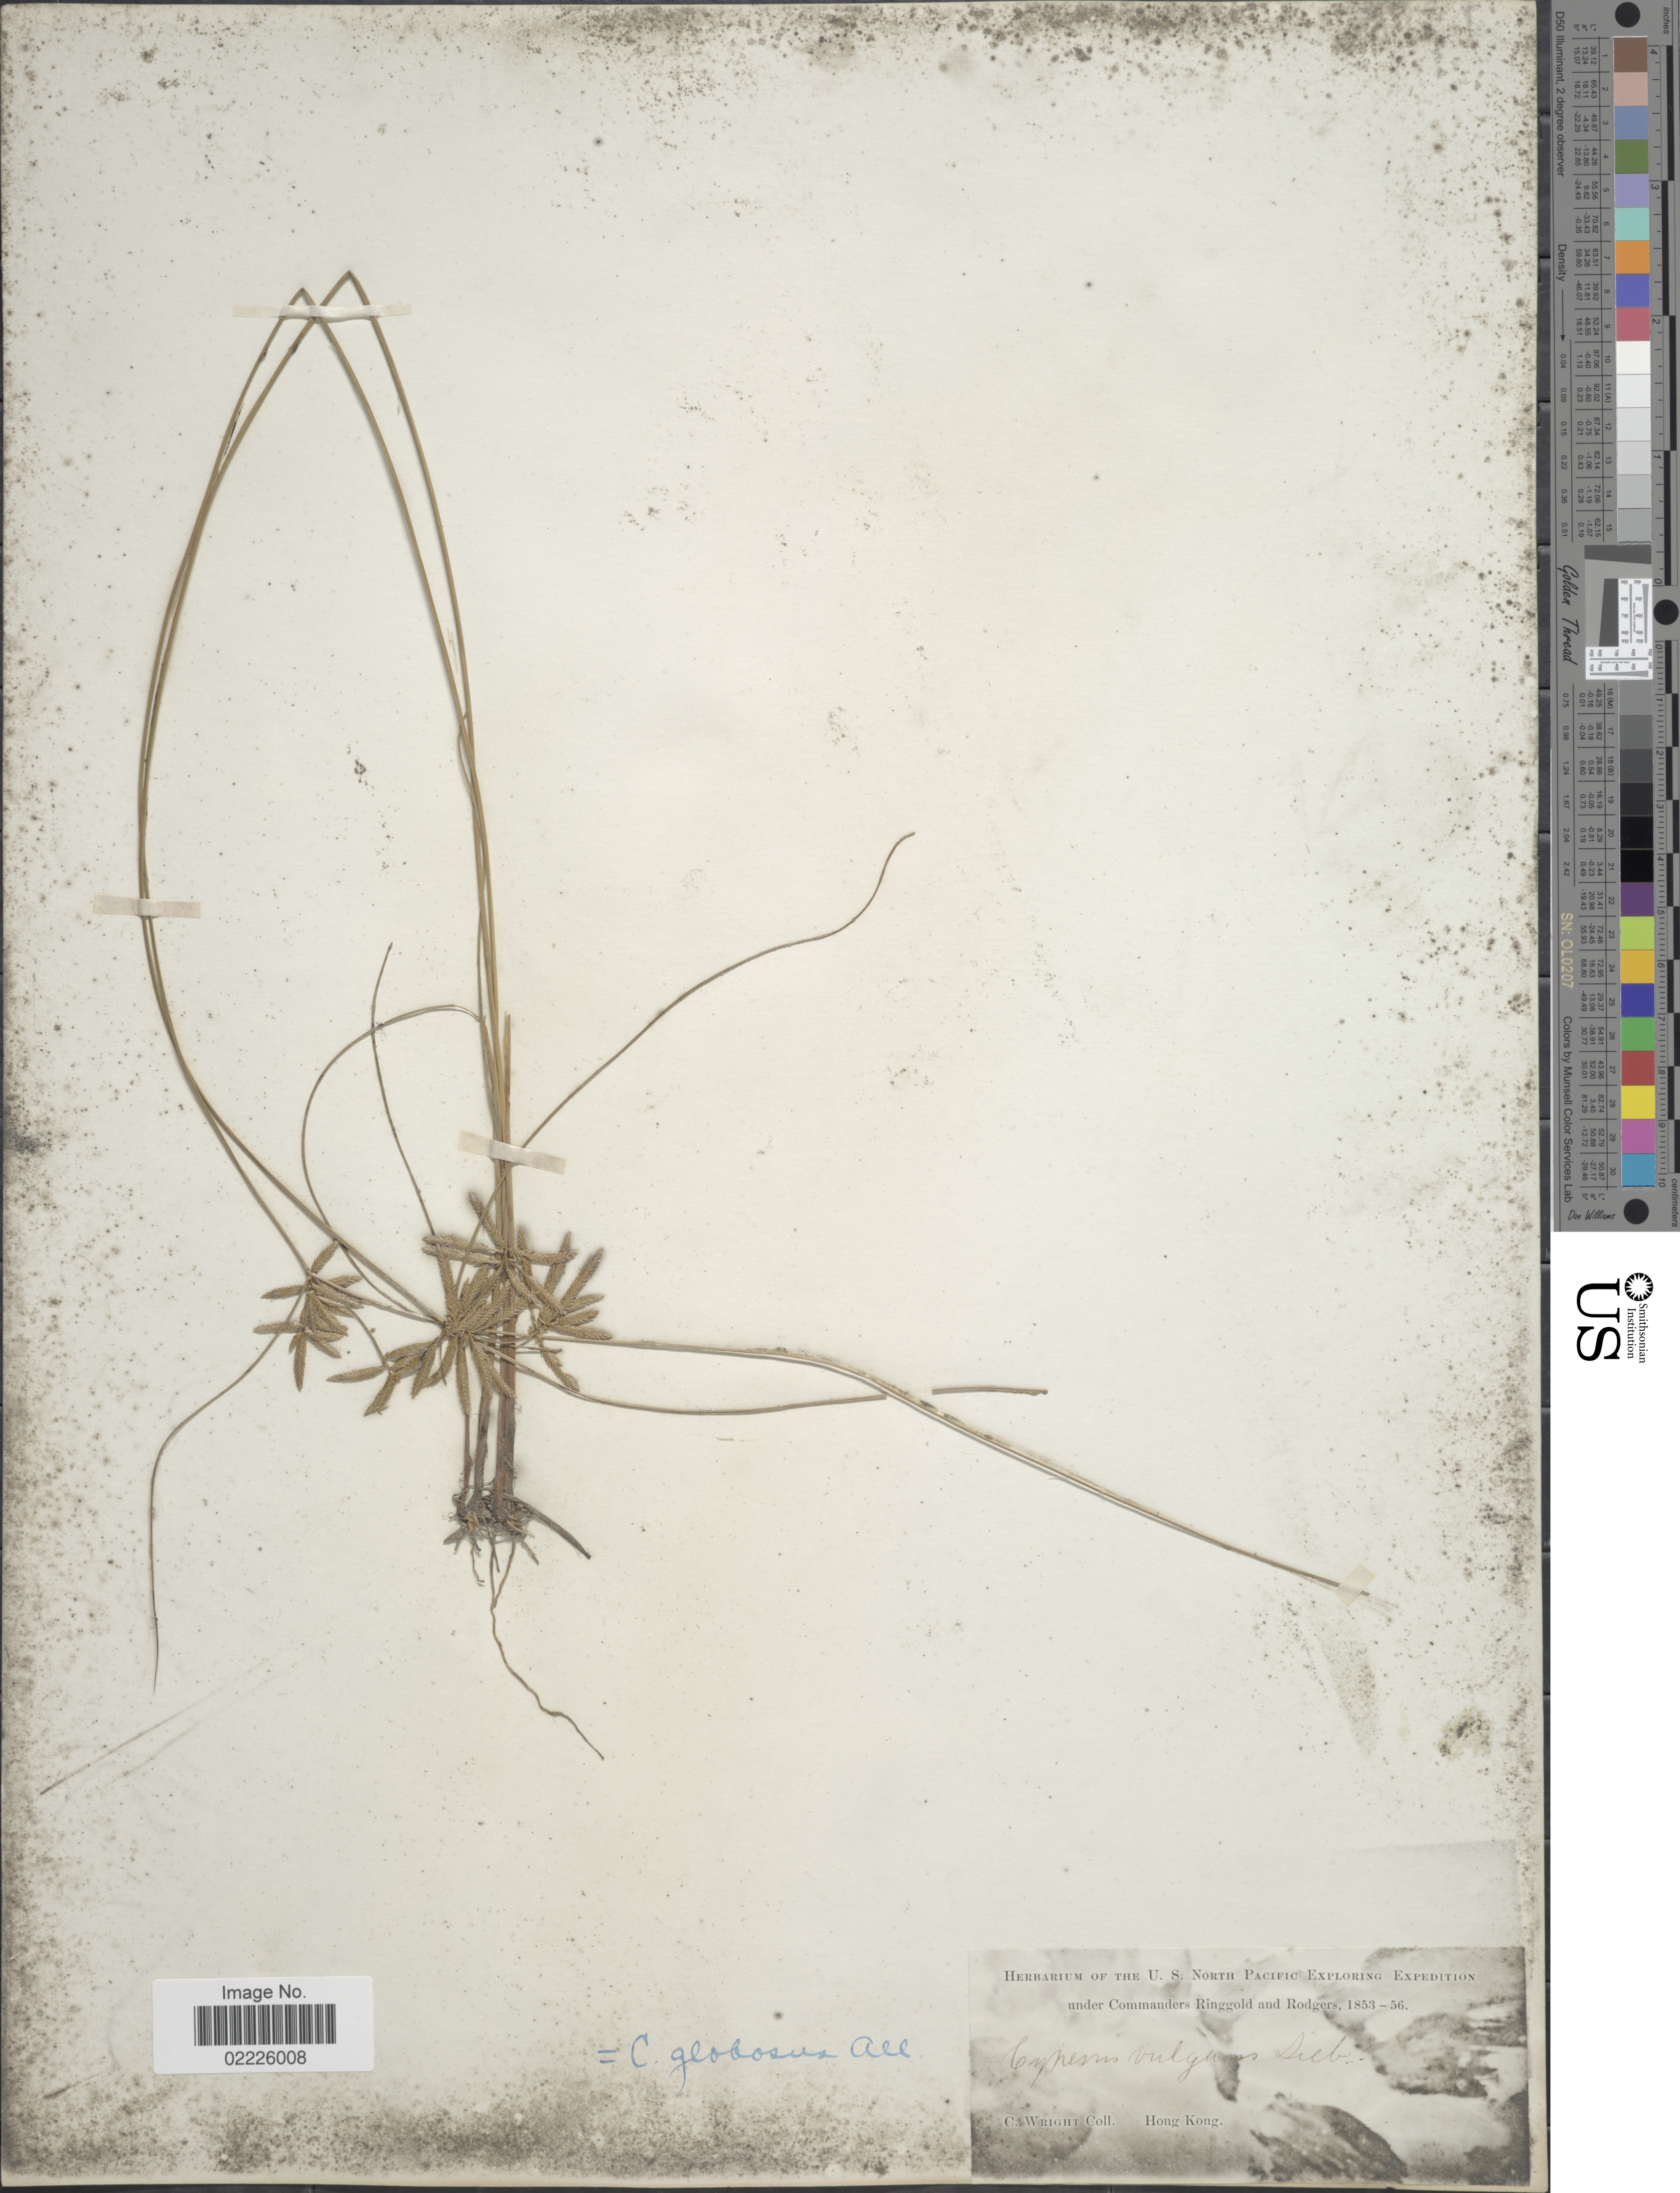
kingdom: Plantae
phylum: Tracheophyta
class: Liliopsida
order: Poales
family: Cyperaceae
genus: Cyperus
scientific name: Cyperus flavidus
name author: Retz.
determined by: Strong, Mark T., (BOT), Smithsonian Institution - National Museum of Natural History (UNITED STATES)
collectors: C. Wright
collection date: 1853/1856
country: China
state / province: Hong Kong